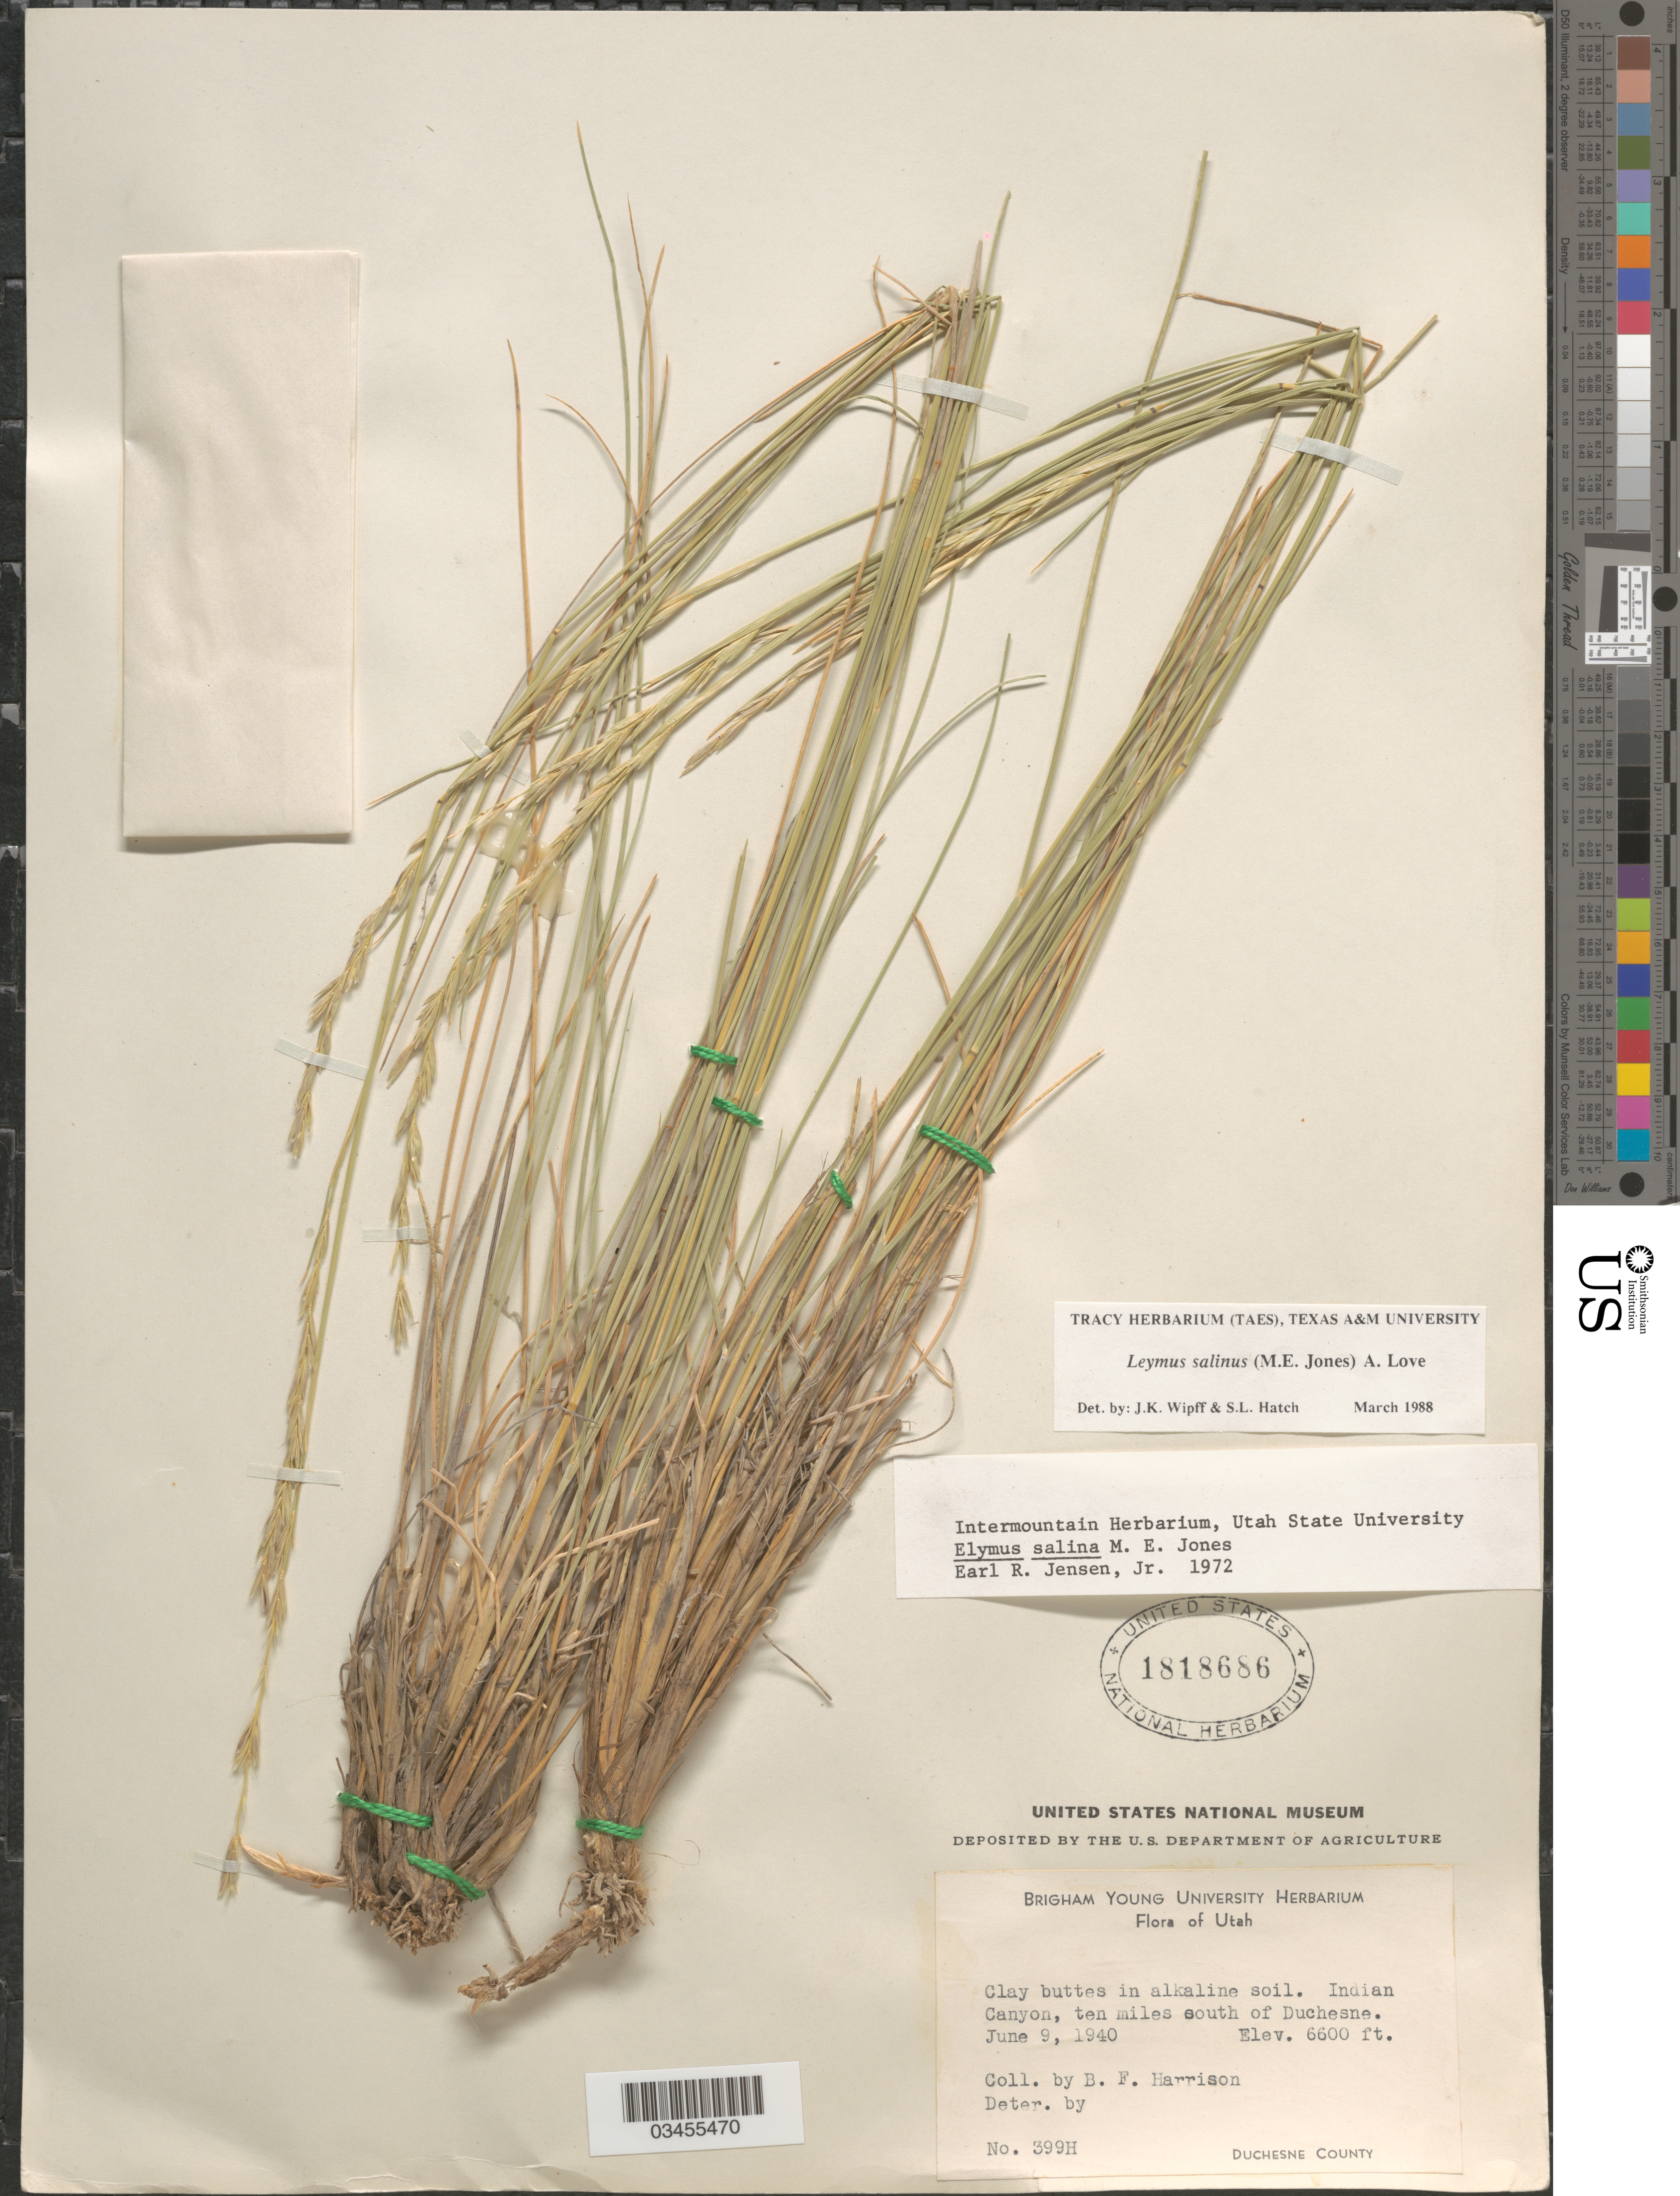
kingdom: Plantae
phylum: Tracheophyta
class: Liliopsida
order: Poales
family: Poaceae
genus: Leymus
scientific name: Leymus salina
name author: (M.E. Jones) Á. Löve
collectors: B. F. Harrison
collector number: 399H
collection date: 1940-06-09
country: United States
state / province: Utah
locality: Indian Canyon, ten miles south of Duchesne. Duchesne County.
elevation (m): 2012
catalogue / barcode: US 1818686